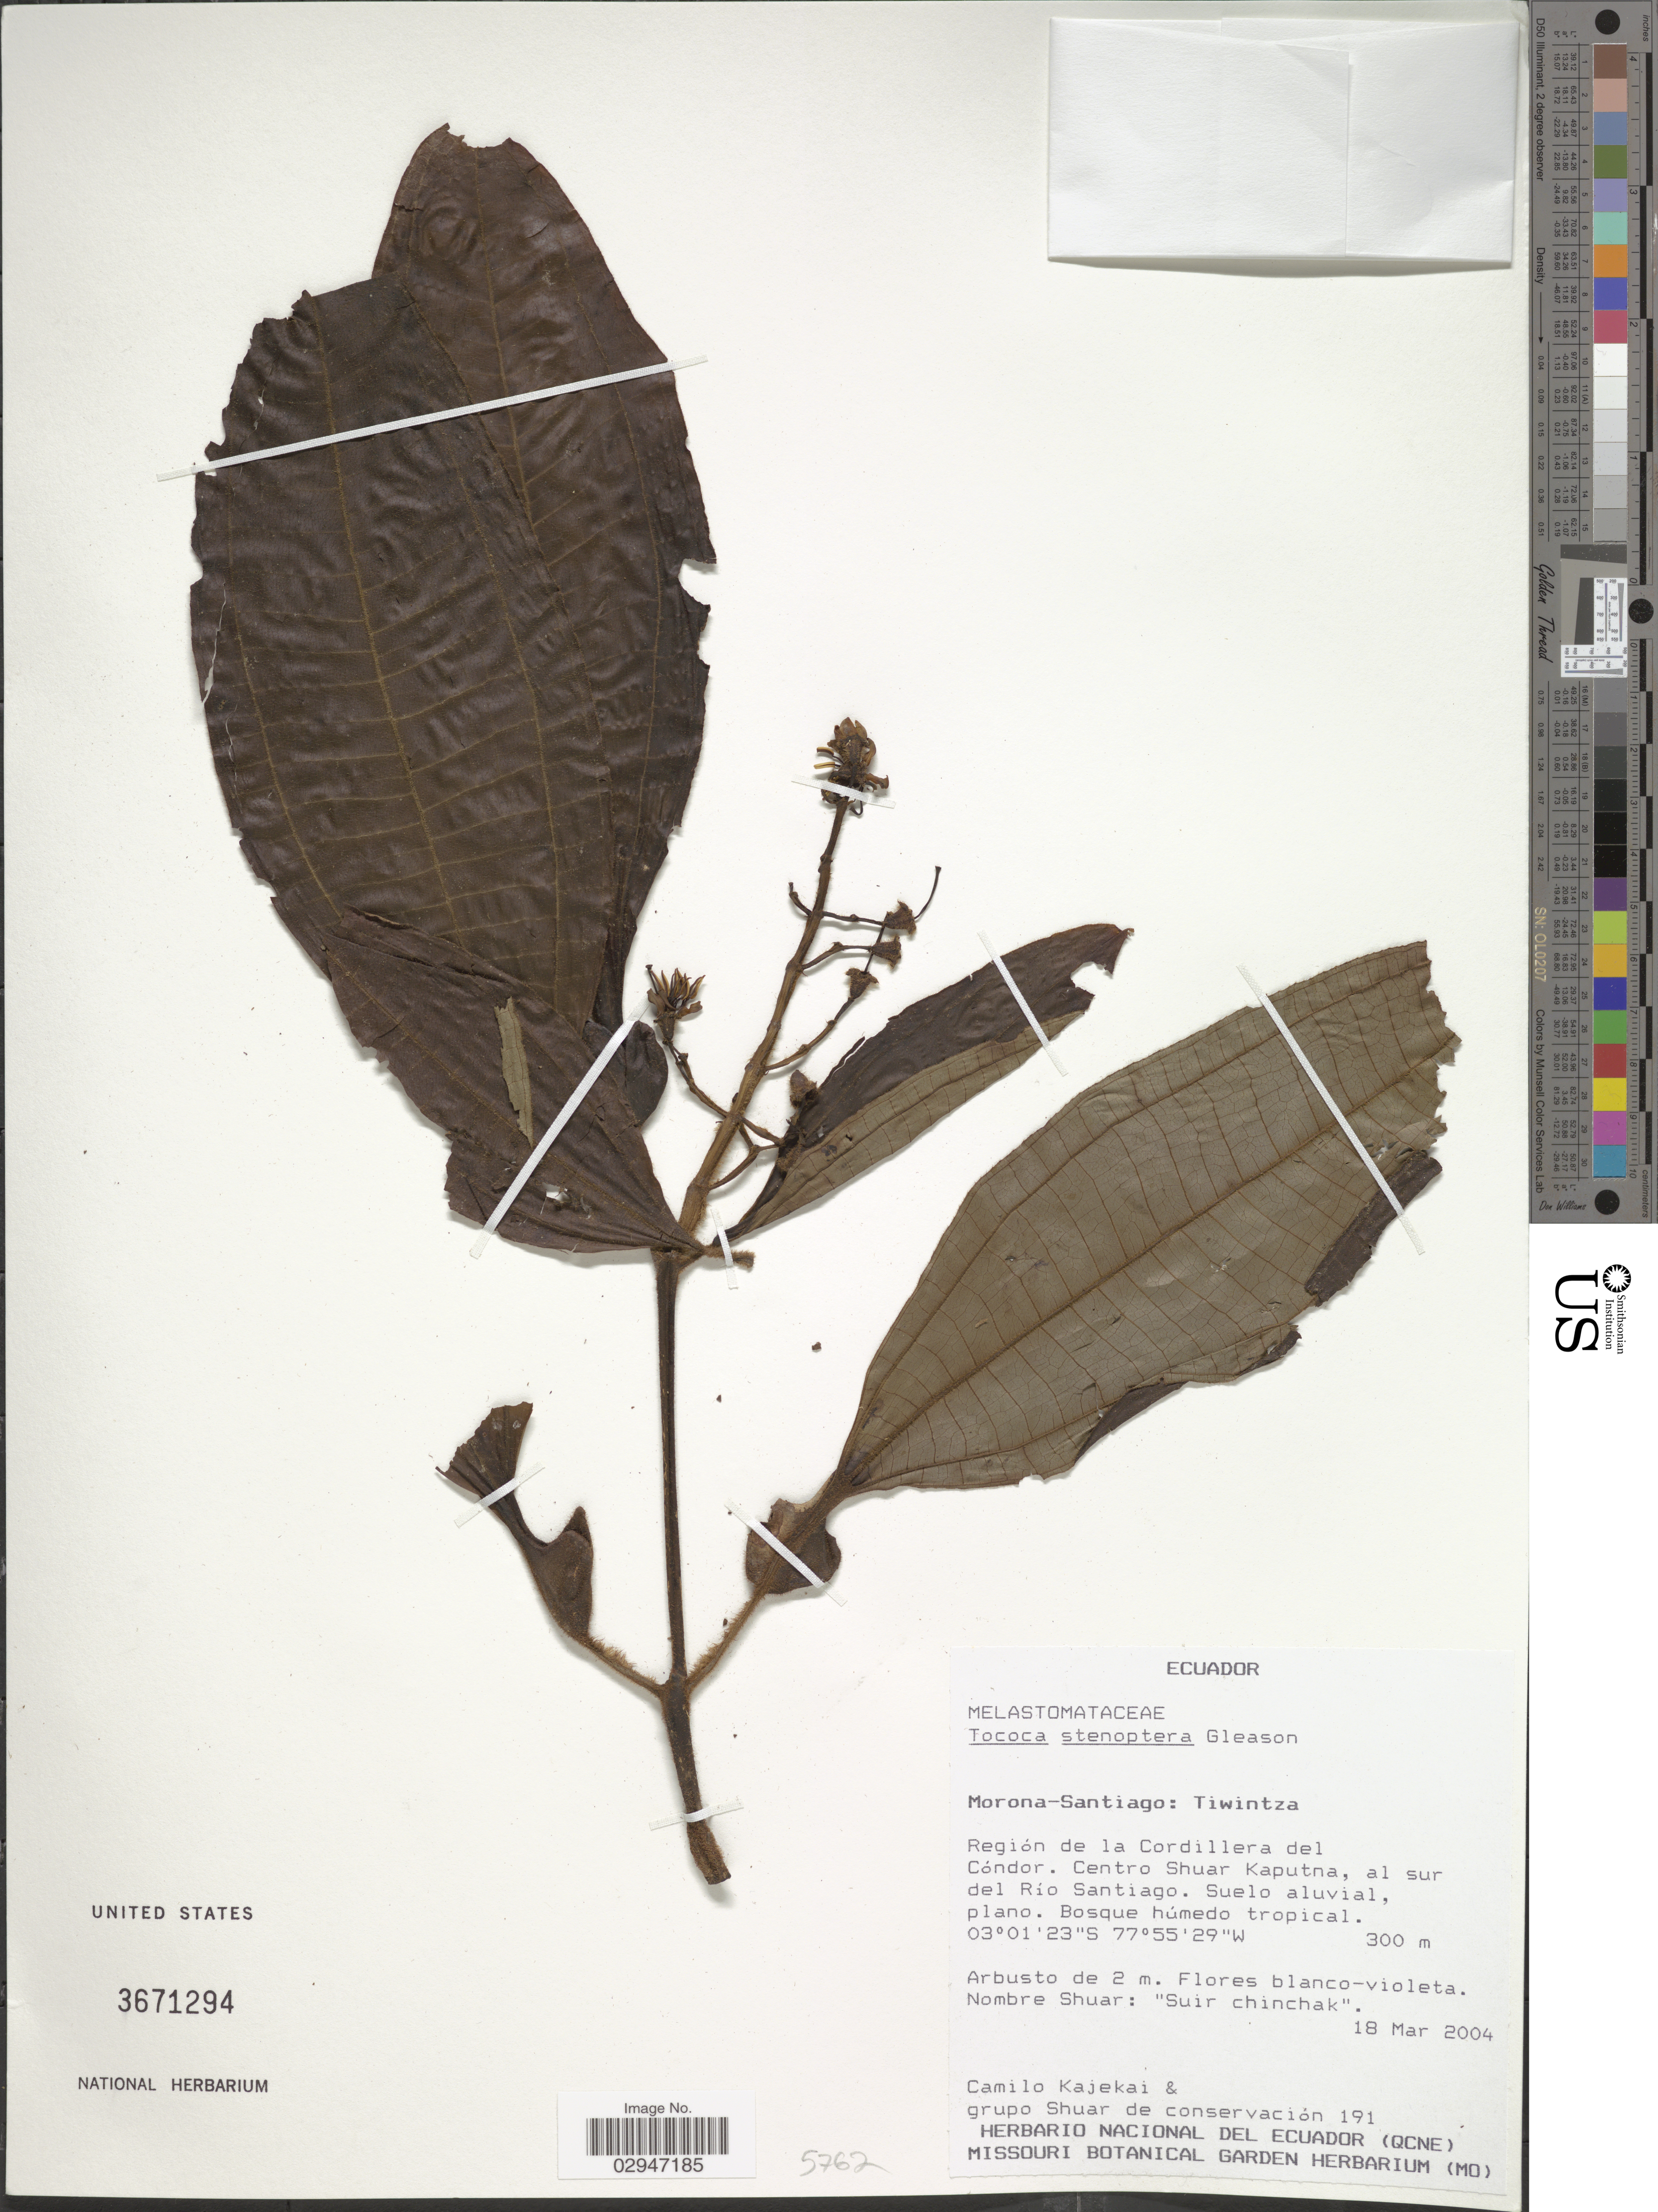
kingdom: Plantae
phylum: Tracheophyta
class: Magnoliopsida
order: Myrtales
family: Melastomataceae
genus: Tococa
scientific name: Tococa stenoptera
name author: Gleason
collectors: C. Kajekai & Grupo Shuar de conservación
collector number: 191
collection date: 2004-03-18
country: Ecuador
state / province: Morona-Santiago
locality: Tiwintza. Región de la Cordillera del Cóndor. Centro Shuar Kaputna, al sur del Río Santiago.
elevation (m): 300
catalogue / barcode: US 3671294